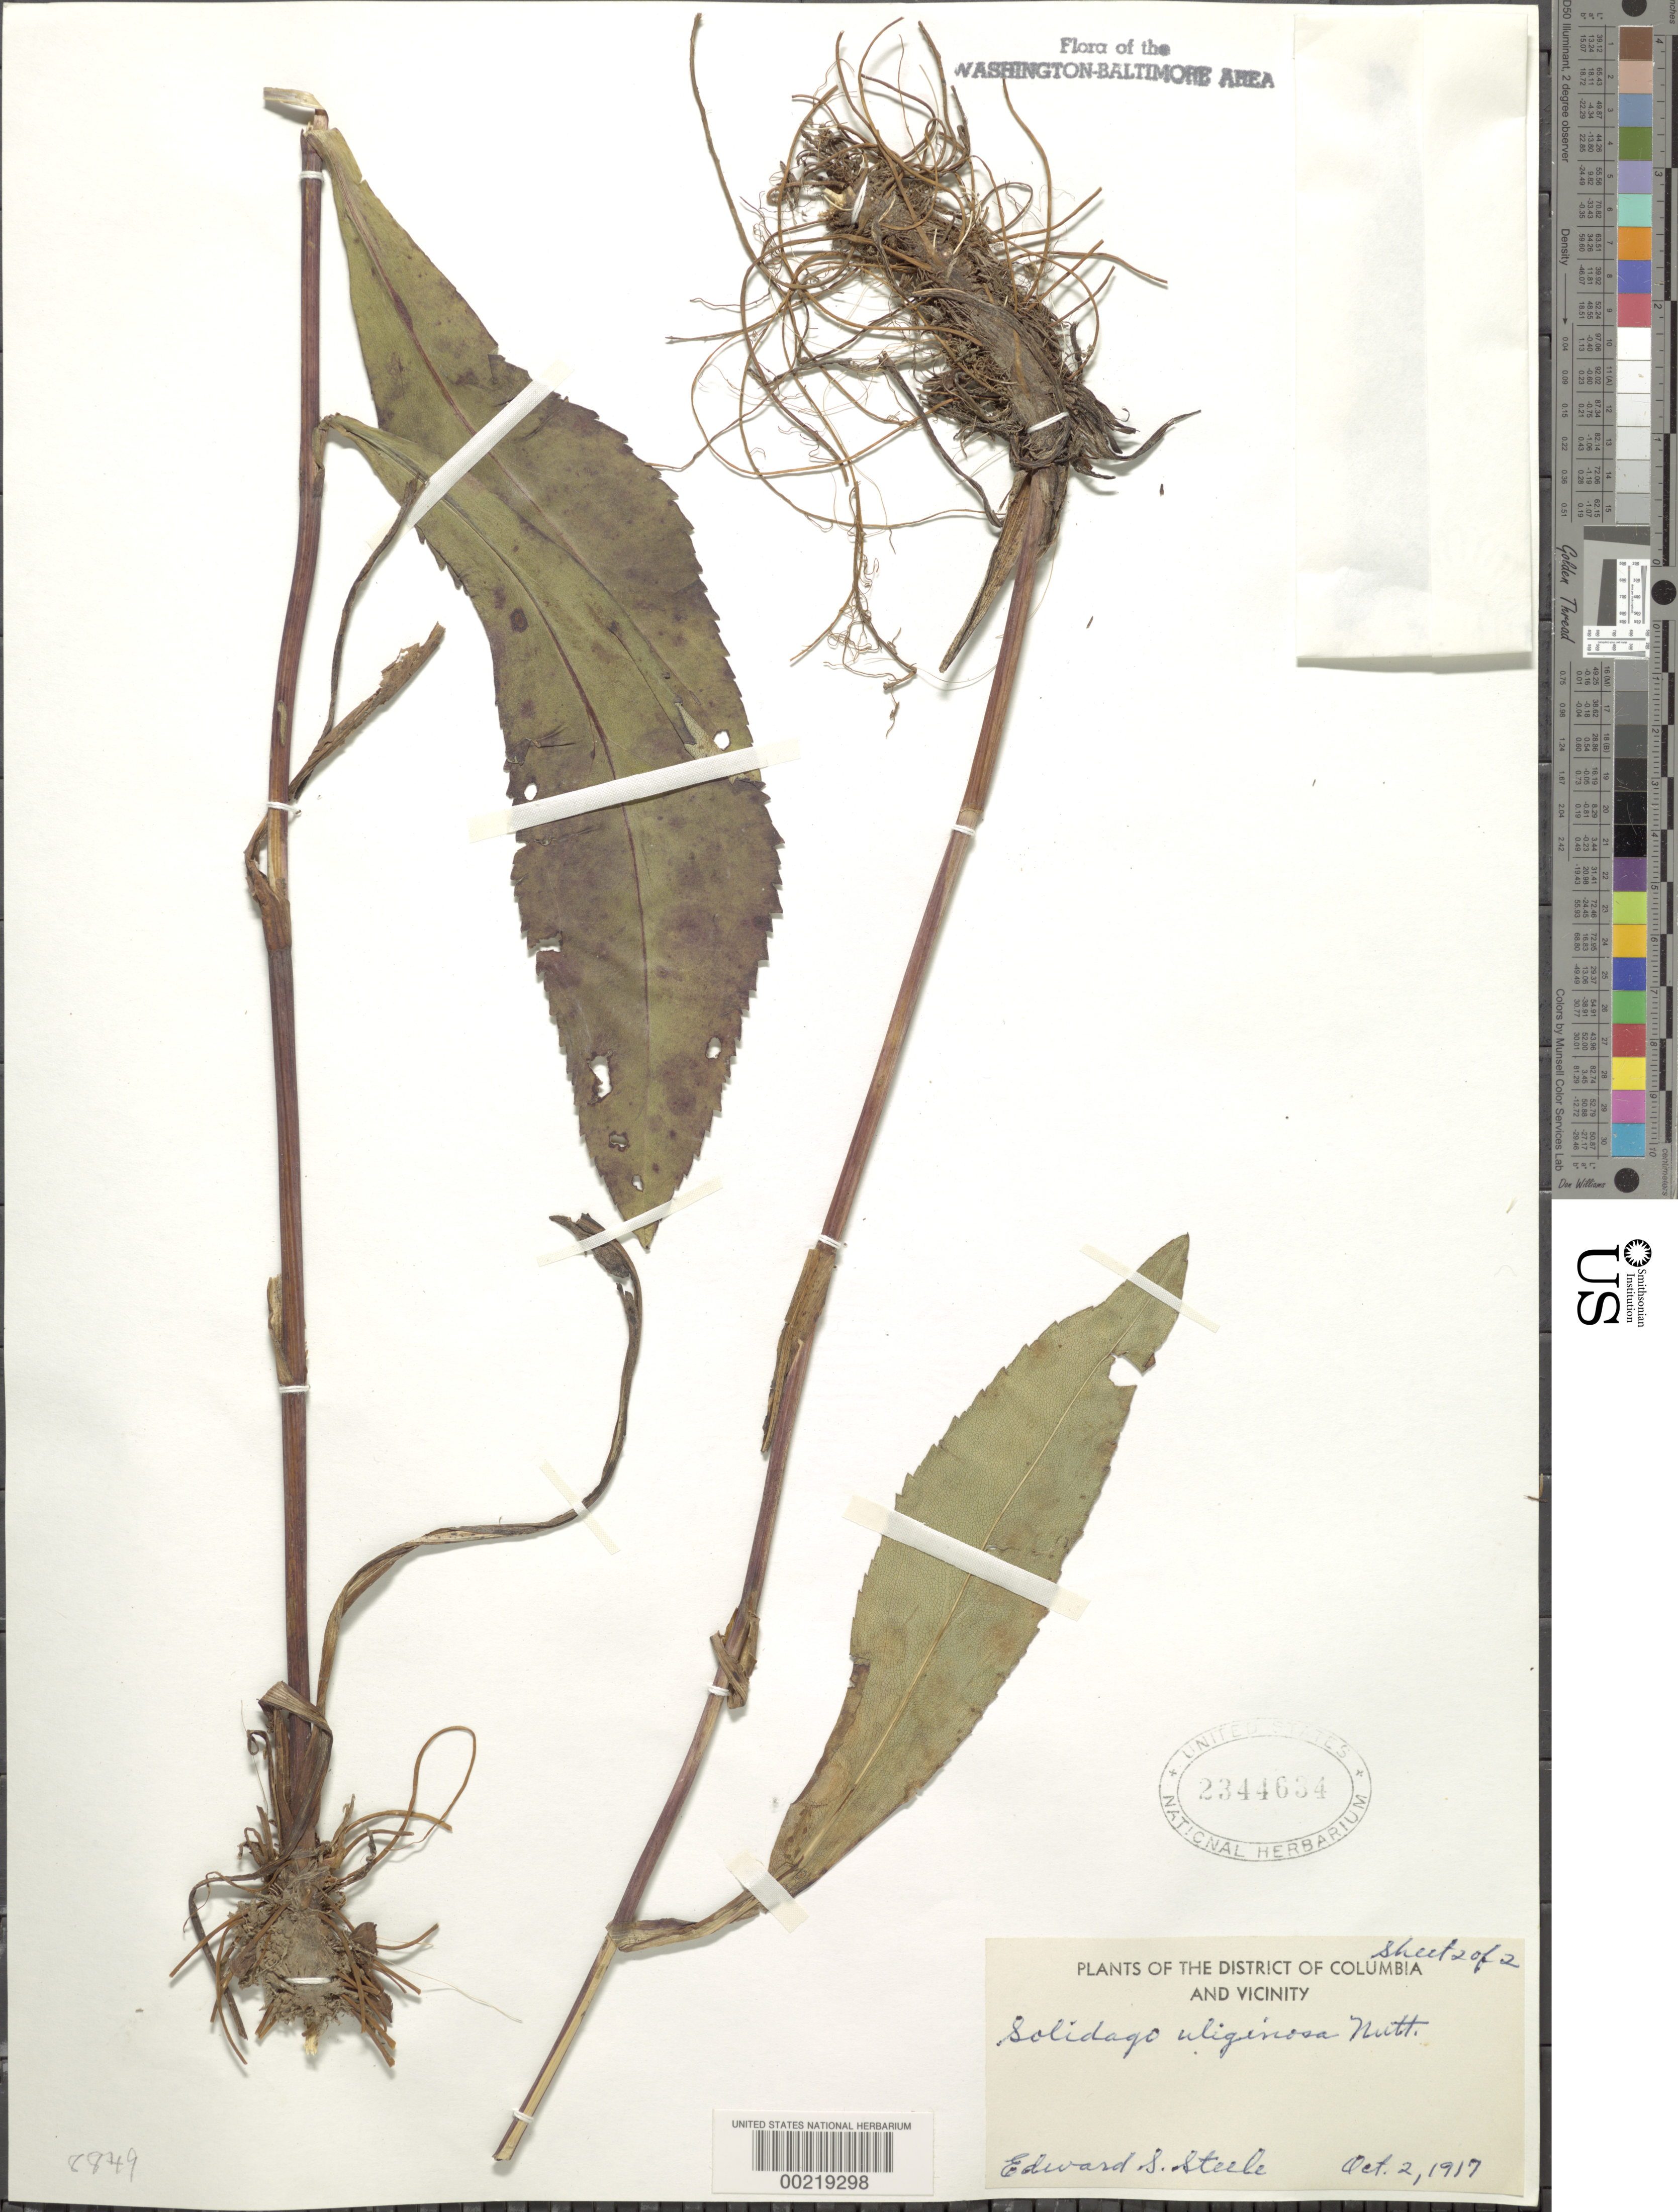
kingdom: Plantae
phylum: Tracheophyta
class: Magnoliopsida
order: Asterales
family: Asteraceae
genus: Solidago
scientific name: Solidago uliginosa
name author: Nutt.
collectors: E. Steele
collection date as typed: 02 Oct 1917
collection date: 1917-10-02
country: United States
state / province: District of Columbia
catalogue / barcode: US 2344634